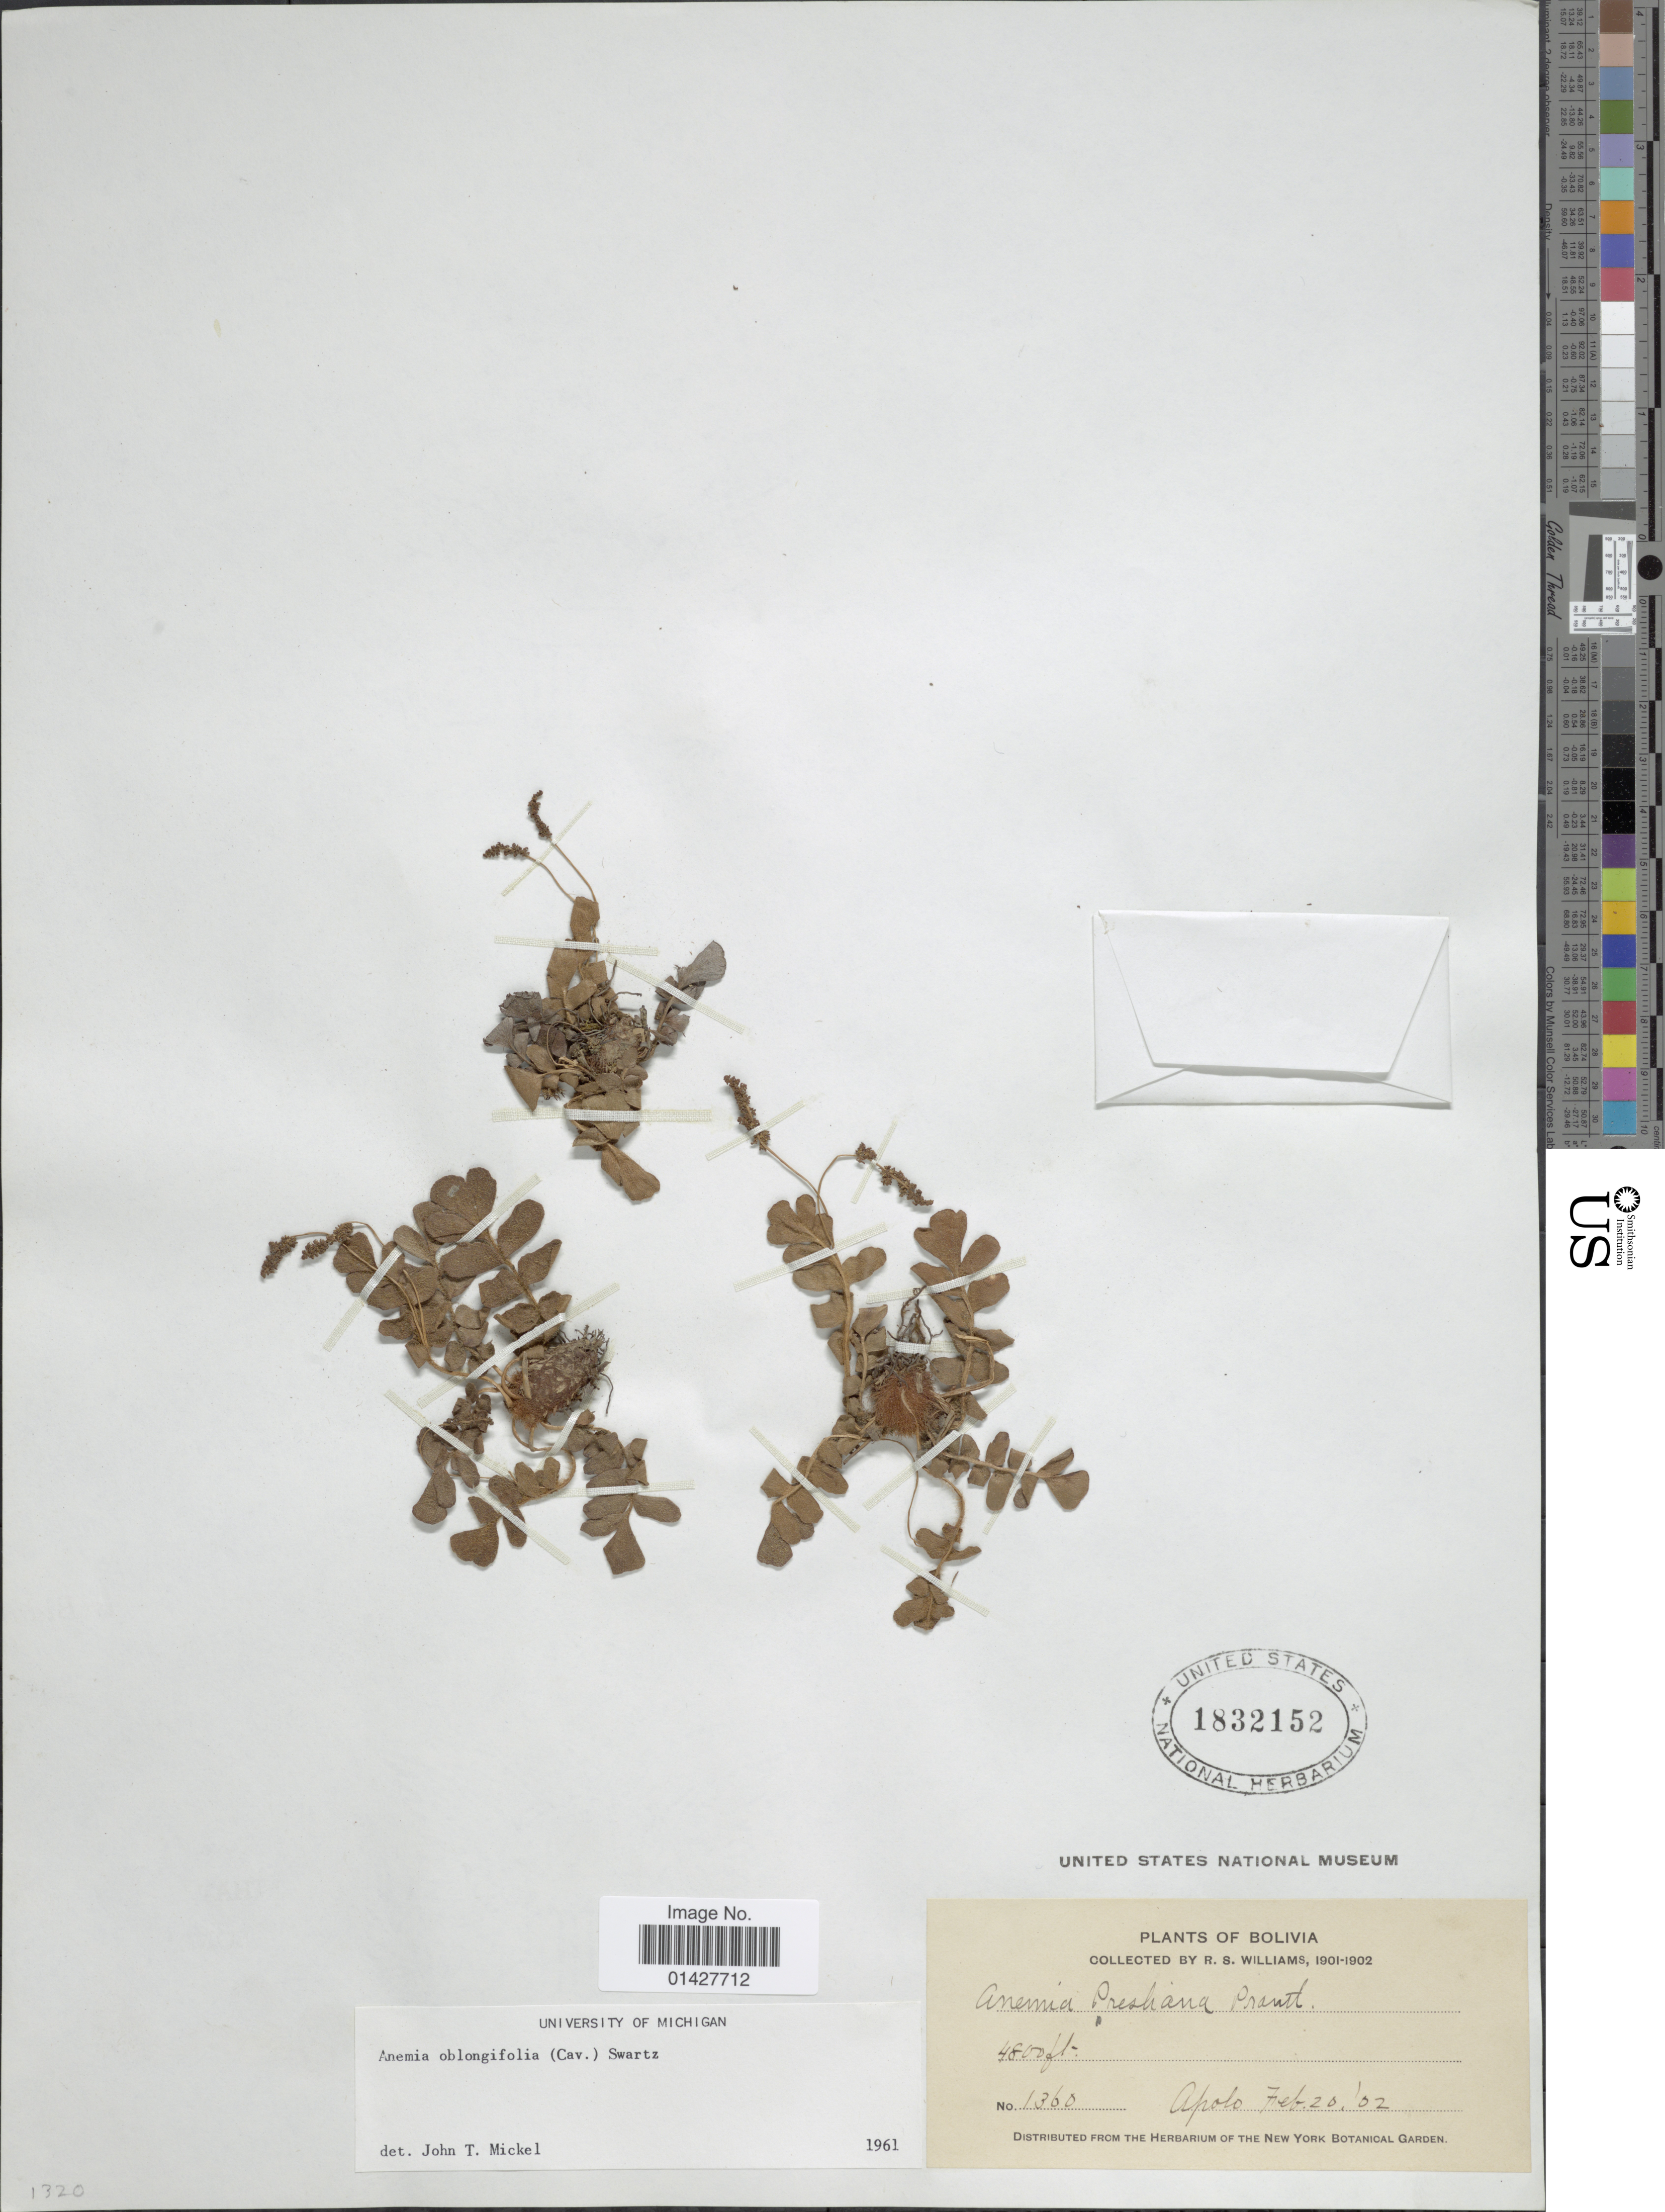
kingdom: Plantae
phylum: Tracheophyta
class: Polypodiopsida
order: Schizaeales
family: Anemiaceae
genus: Anemia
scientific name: Anemia oblongifolia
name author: (Cav.) Sw.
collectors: R. S. Williams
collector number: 1360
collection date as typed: Feb. 20, 1902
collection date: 1902-02-20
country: Bolivia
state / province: La Paz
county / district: Franz Tamayo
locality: Apolo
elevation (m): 1463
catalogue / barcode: US 1832152